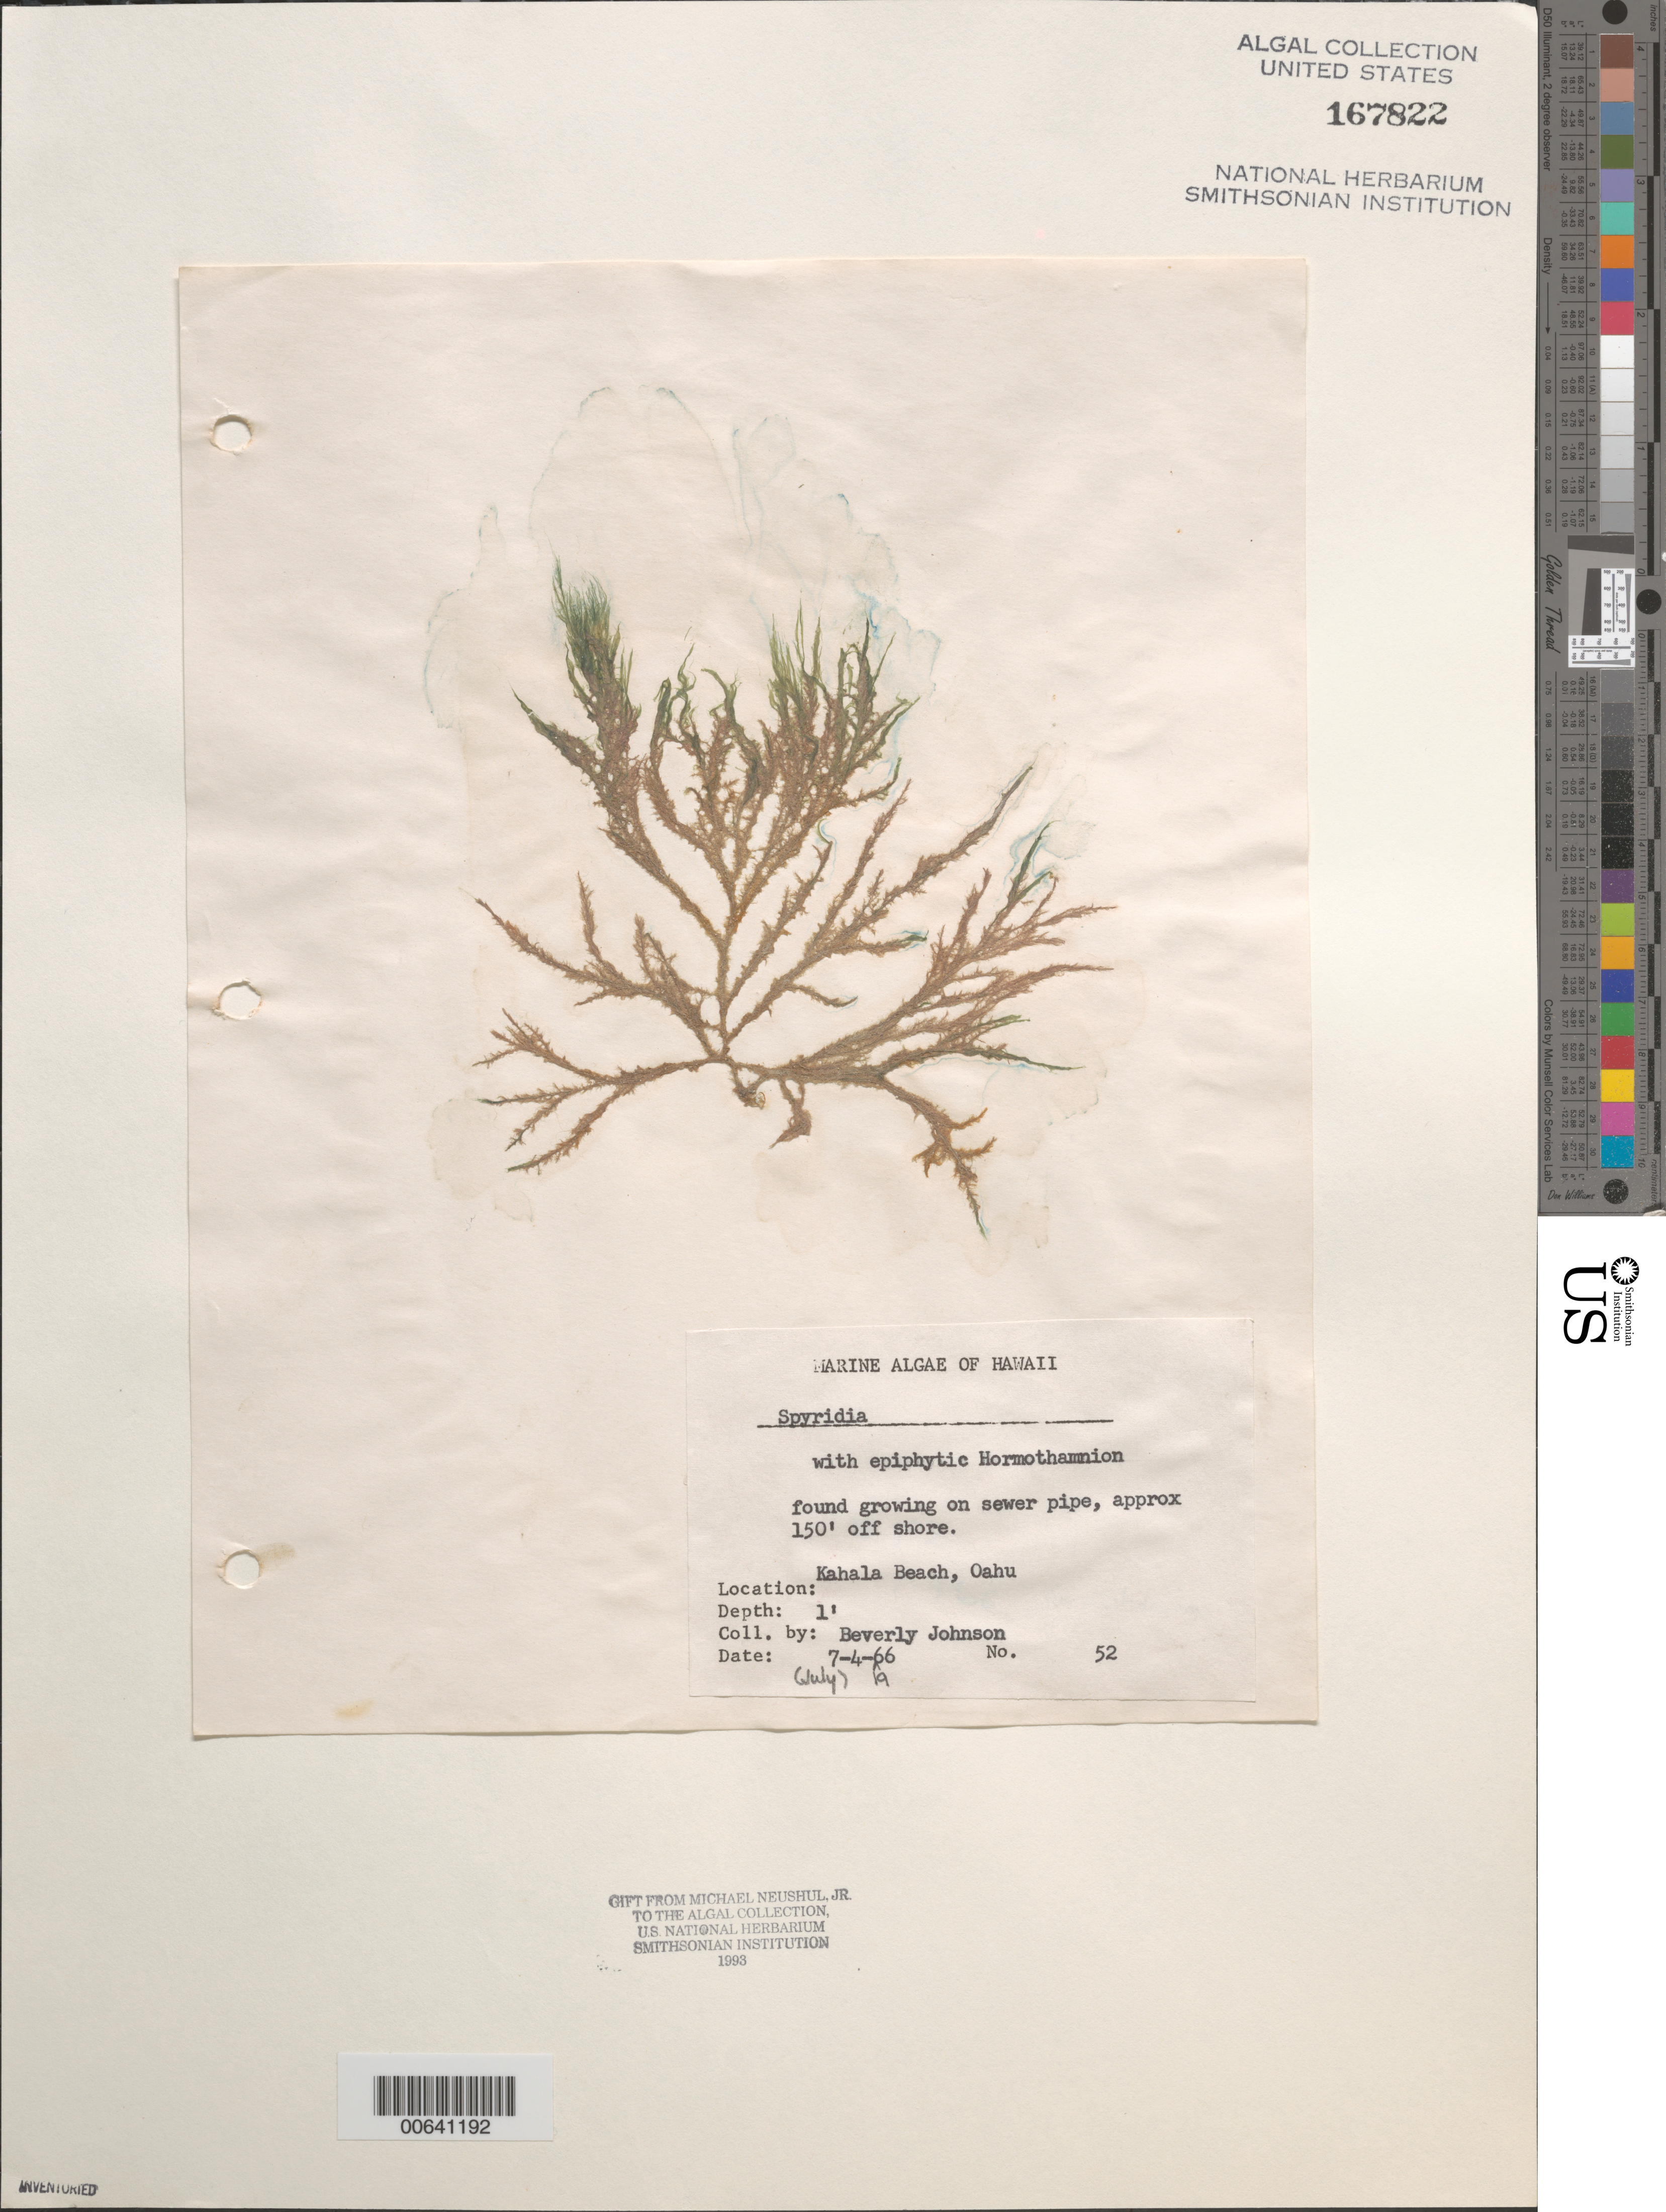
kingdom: Plantae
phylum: Rhodophyta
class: Florideophyceae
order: Ceramiales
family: Spyridiaceae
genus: Spyridia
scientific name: Spyridia sp.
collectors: B. Johnson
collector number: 52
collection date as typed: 04 Jul 1966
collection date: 1966-07-04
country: United States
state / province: Hawaii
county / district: Honolulu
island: Oahu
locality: Kahala Beach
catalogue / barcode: US 167822